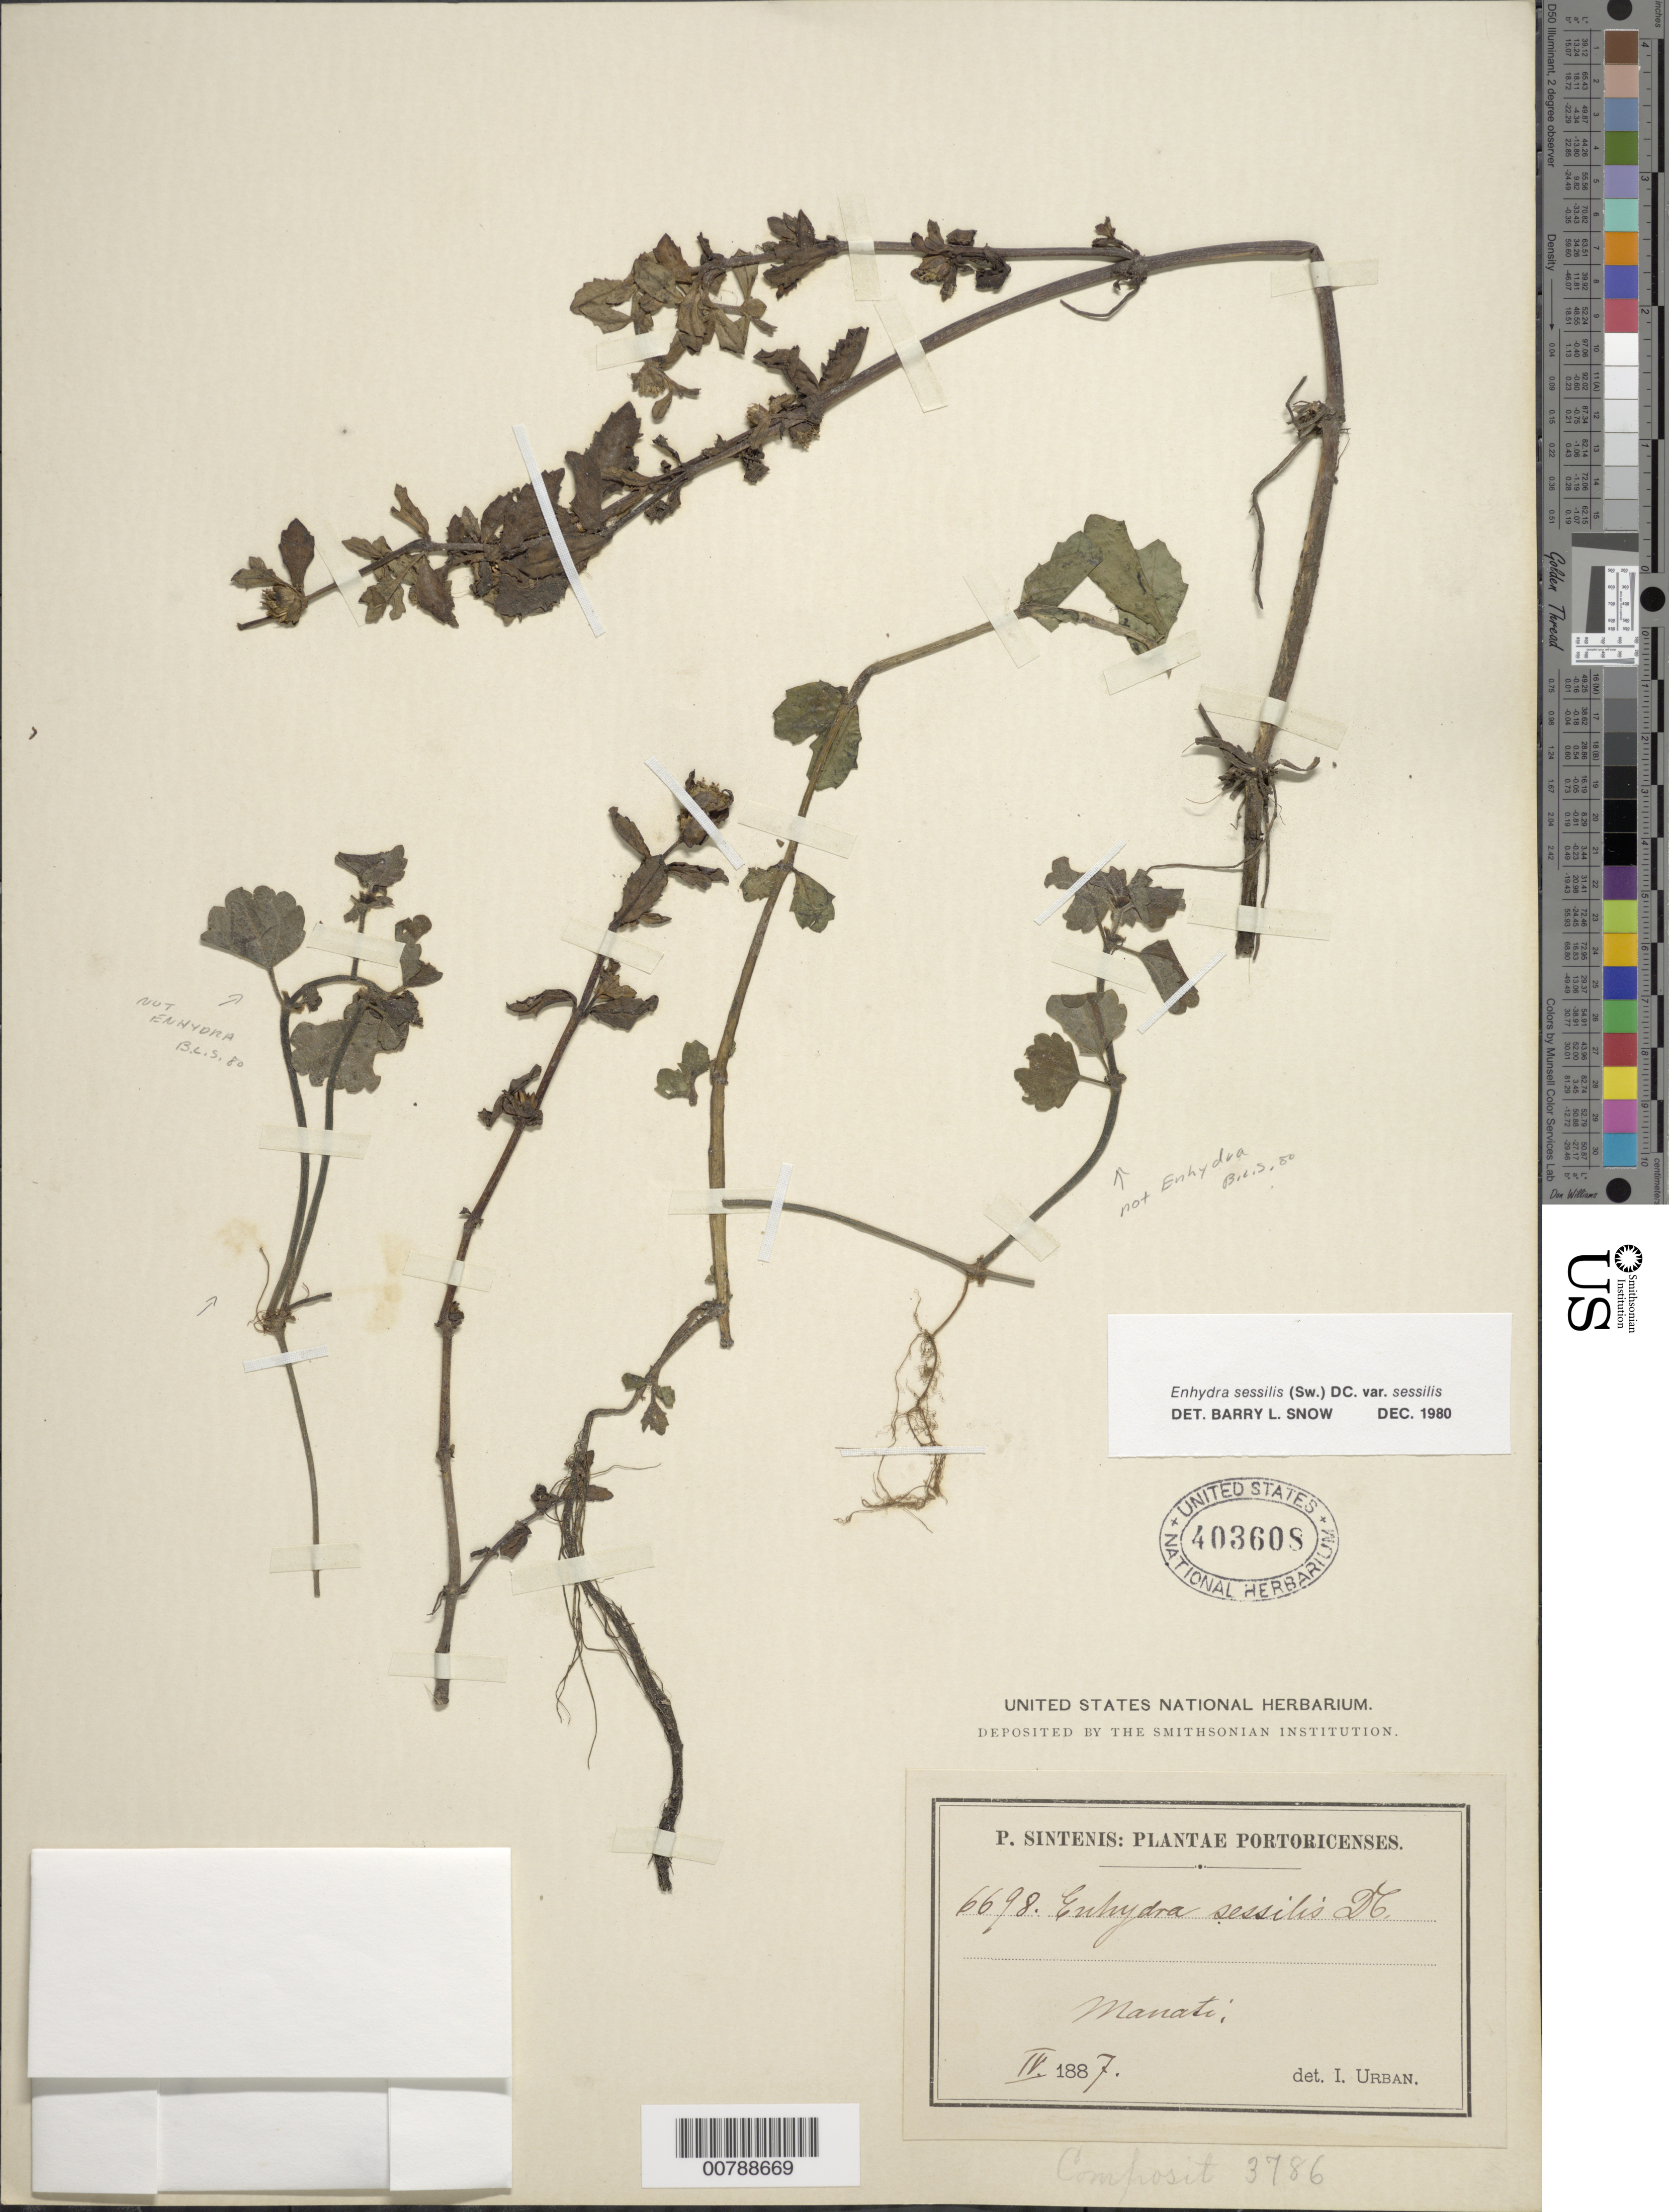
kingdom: Plantae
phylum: Tracheophyta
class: Magnoliopsida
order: Asterales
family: Asteraceae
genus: Enhydra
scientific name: Enhydra sessilis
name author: (Sw.) DC.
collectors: P. Sintenis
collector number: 6698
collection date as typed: Apr 1887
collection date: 1887-04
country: Puerto Rico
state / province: Manatí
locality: Manati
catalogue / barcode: US 403608